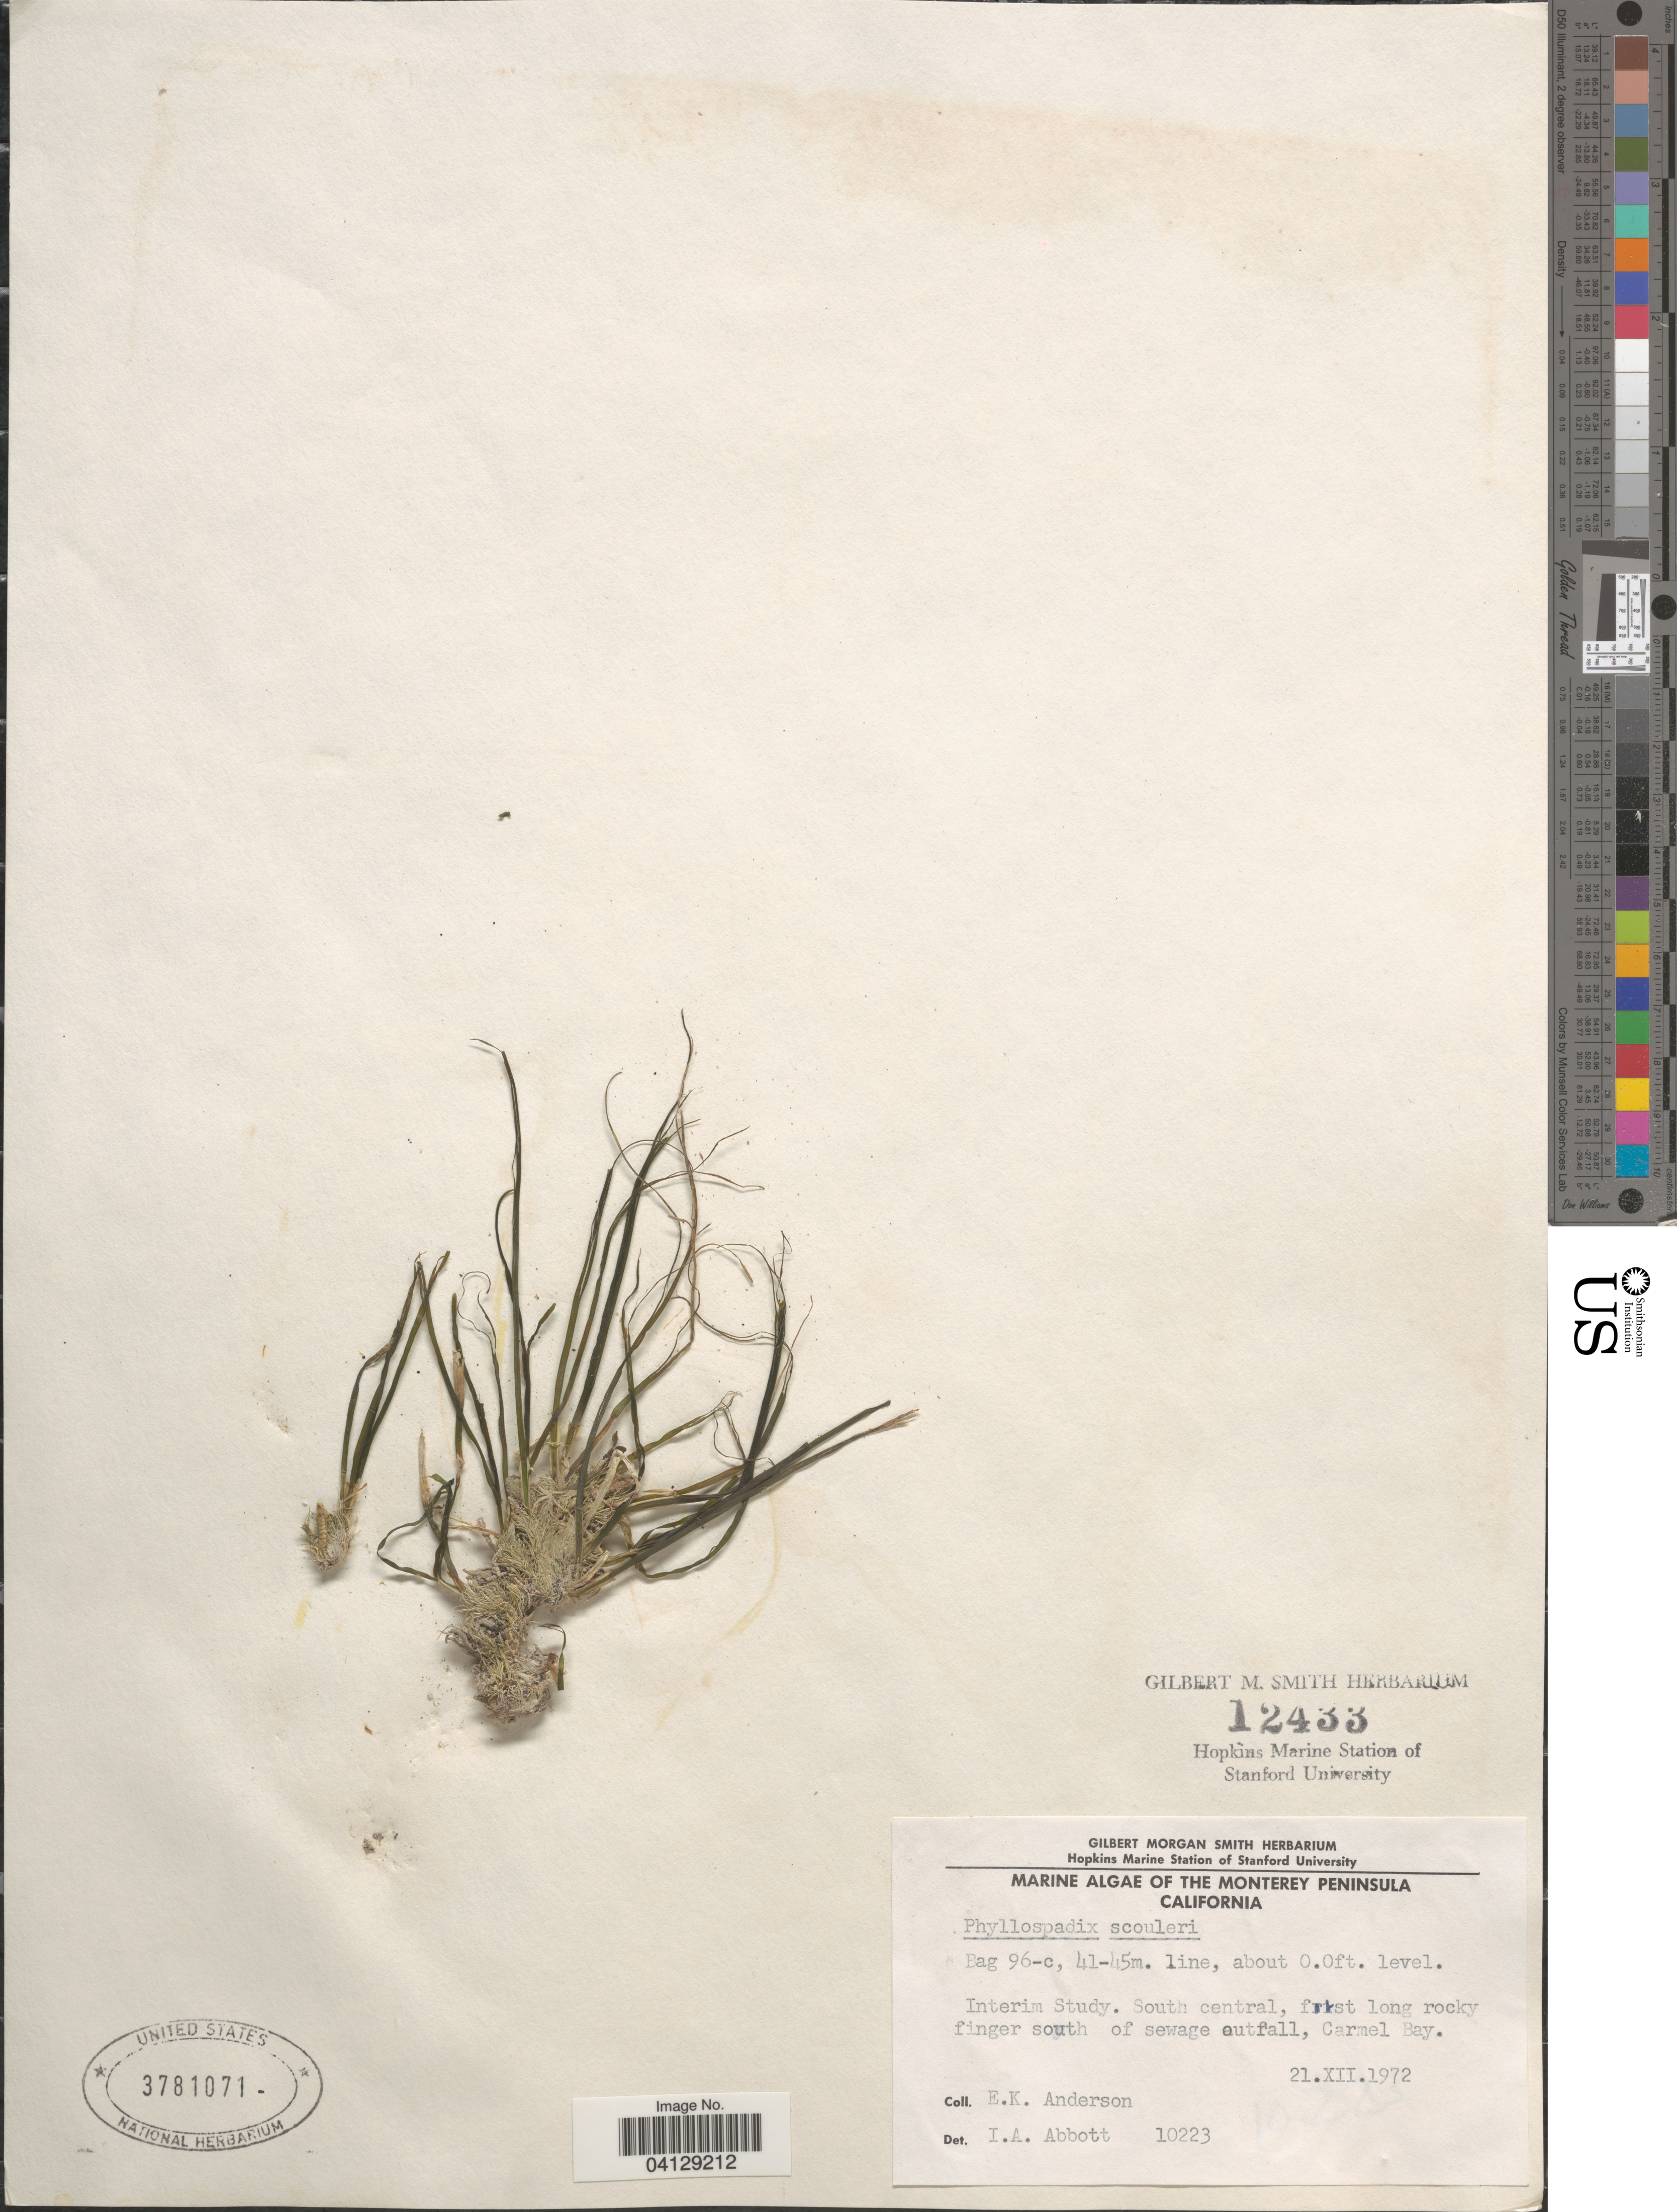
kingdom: Plantae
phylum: Tracheophyta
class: Liliopsida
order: Alismatales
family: Zosteraceae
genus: Phyllospadix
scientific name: Phyllospadix scouleri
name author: Hook.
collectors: E. K. Anderson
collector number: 10223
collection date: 1972-12-21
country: United States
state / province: California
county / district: Monterey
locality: The Monterey Peninsula. Bag 96-c, 41-45m. line. Interim Study. South central, first long rocky finger south of sewage outfall, Carmel Bay.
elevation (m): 0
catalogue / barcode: US 3781071